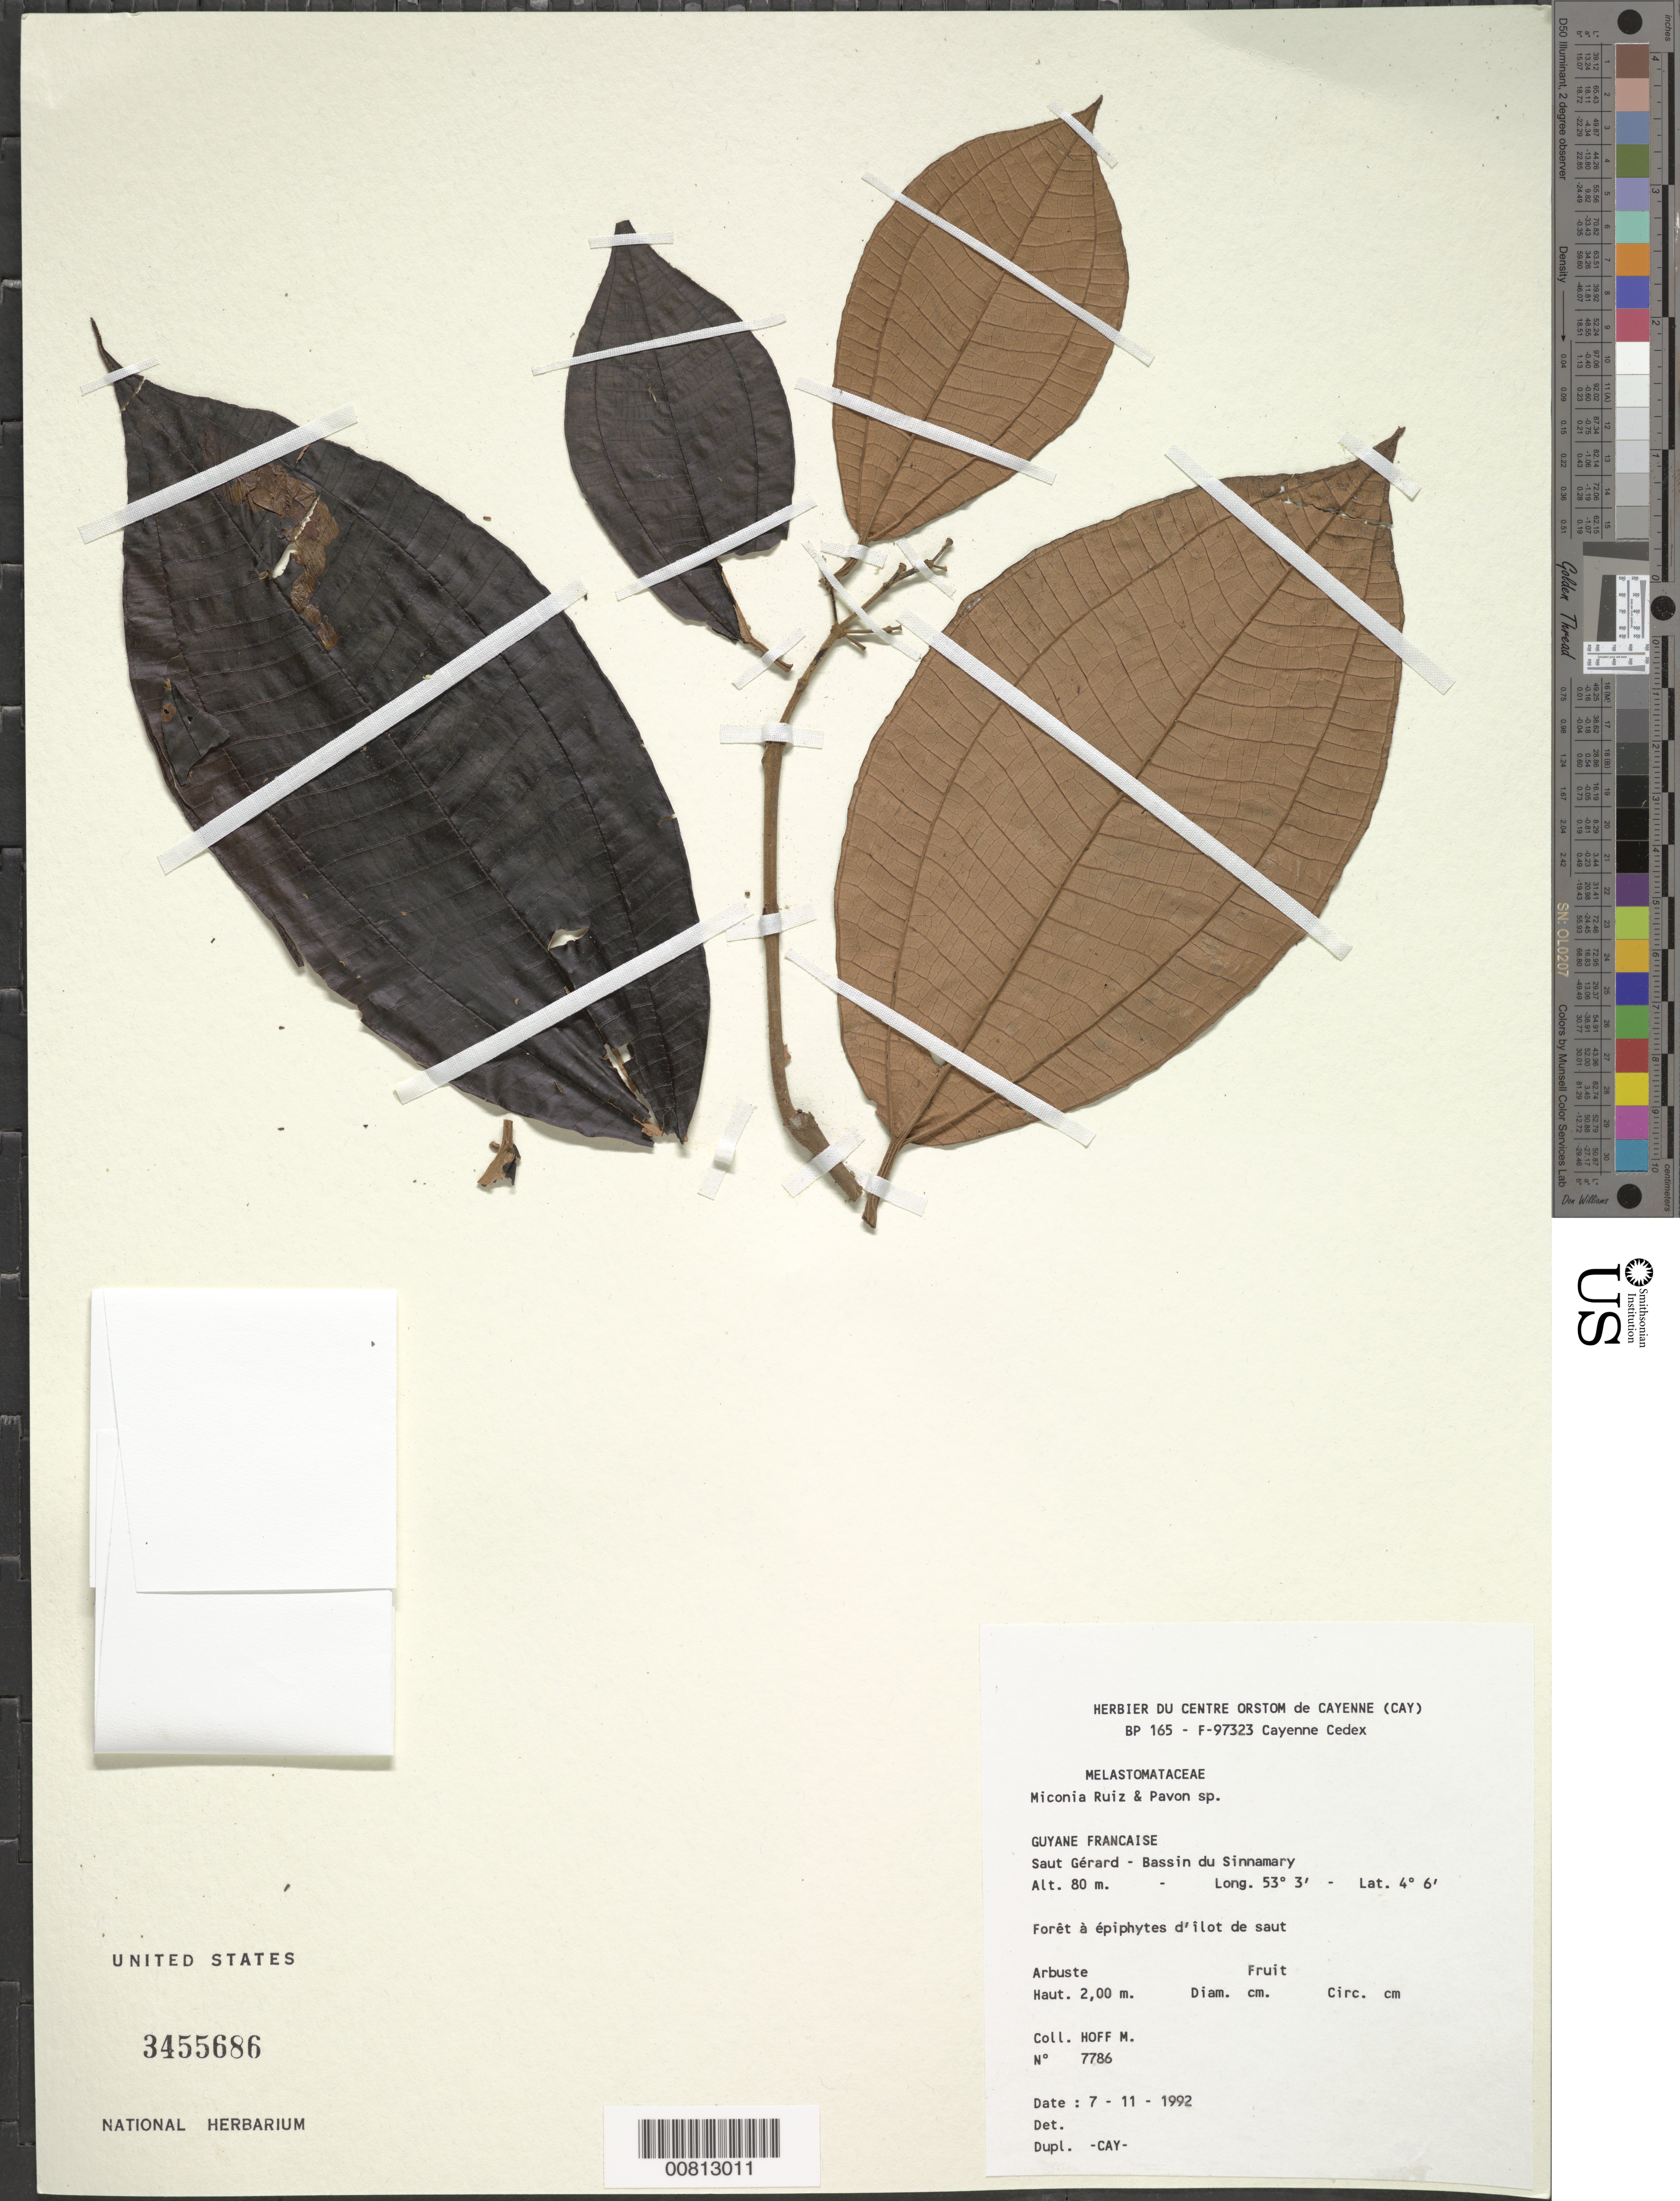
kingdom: Plantae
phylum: Tracheophyta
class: Magnoliopsida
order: Myrtales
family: Melastomataceae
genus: Miconia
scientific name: Miconia sp.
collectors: M. Hoff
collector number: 7786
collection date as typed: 7-Nov-92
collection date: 1992-11-07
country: French Guiana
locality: Saut Gérard, Bassin du Sinnamary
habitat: Forêt a epiphytes d'ilot de saut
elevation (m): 80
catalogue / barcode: US 3455686